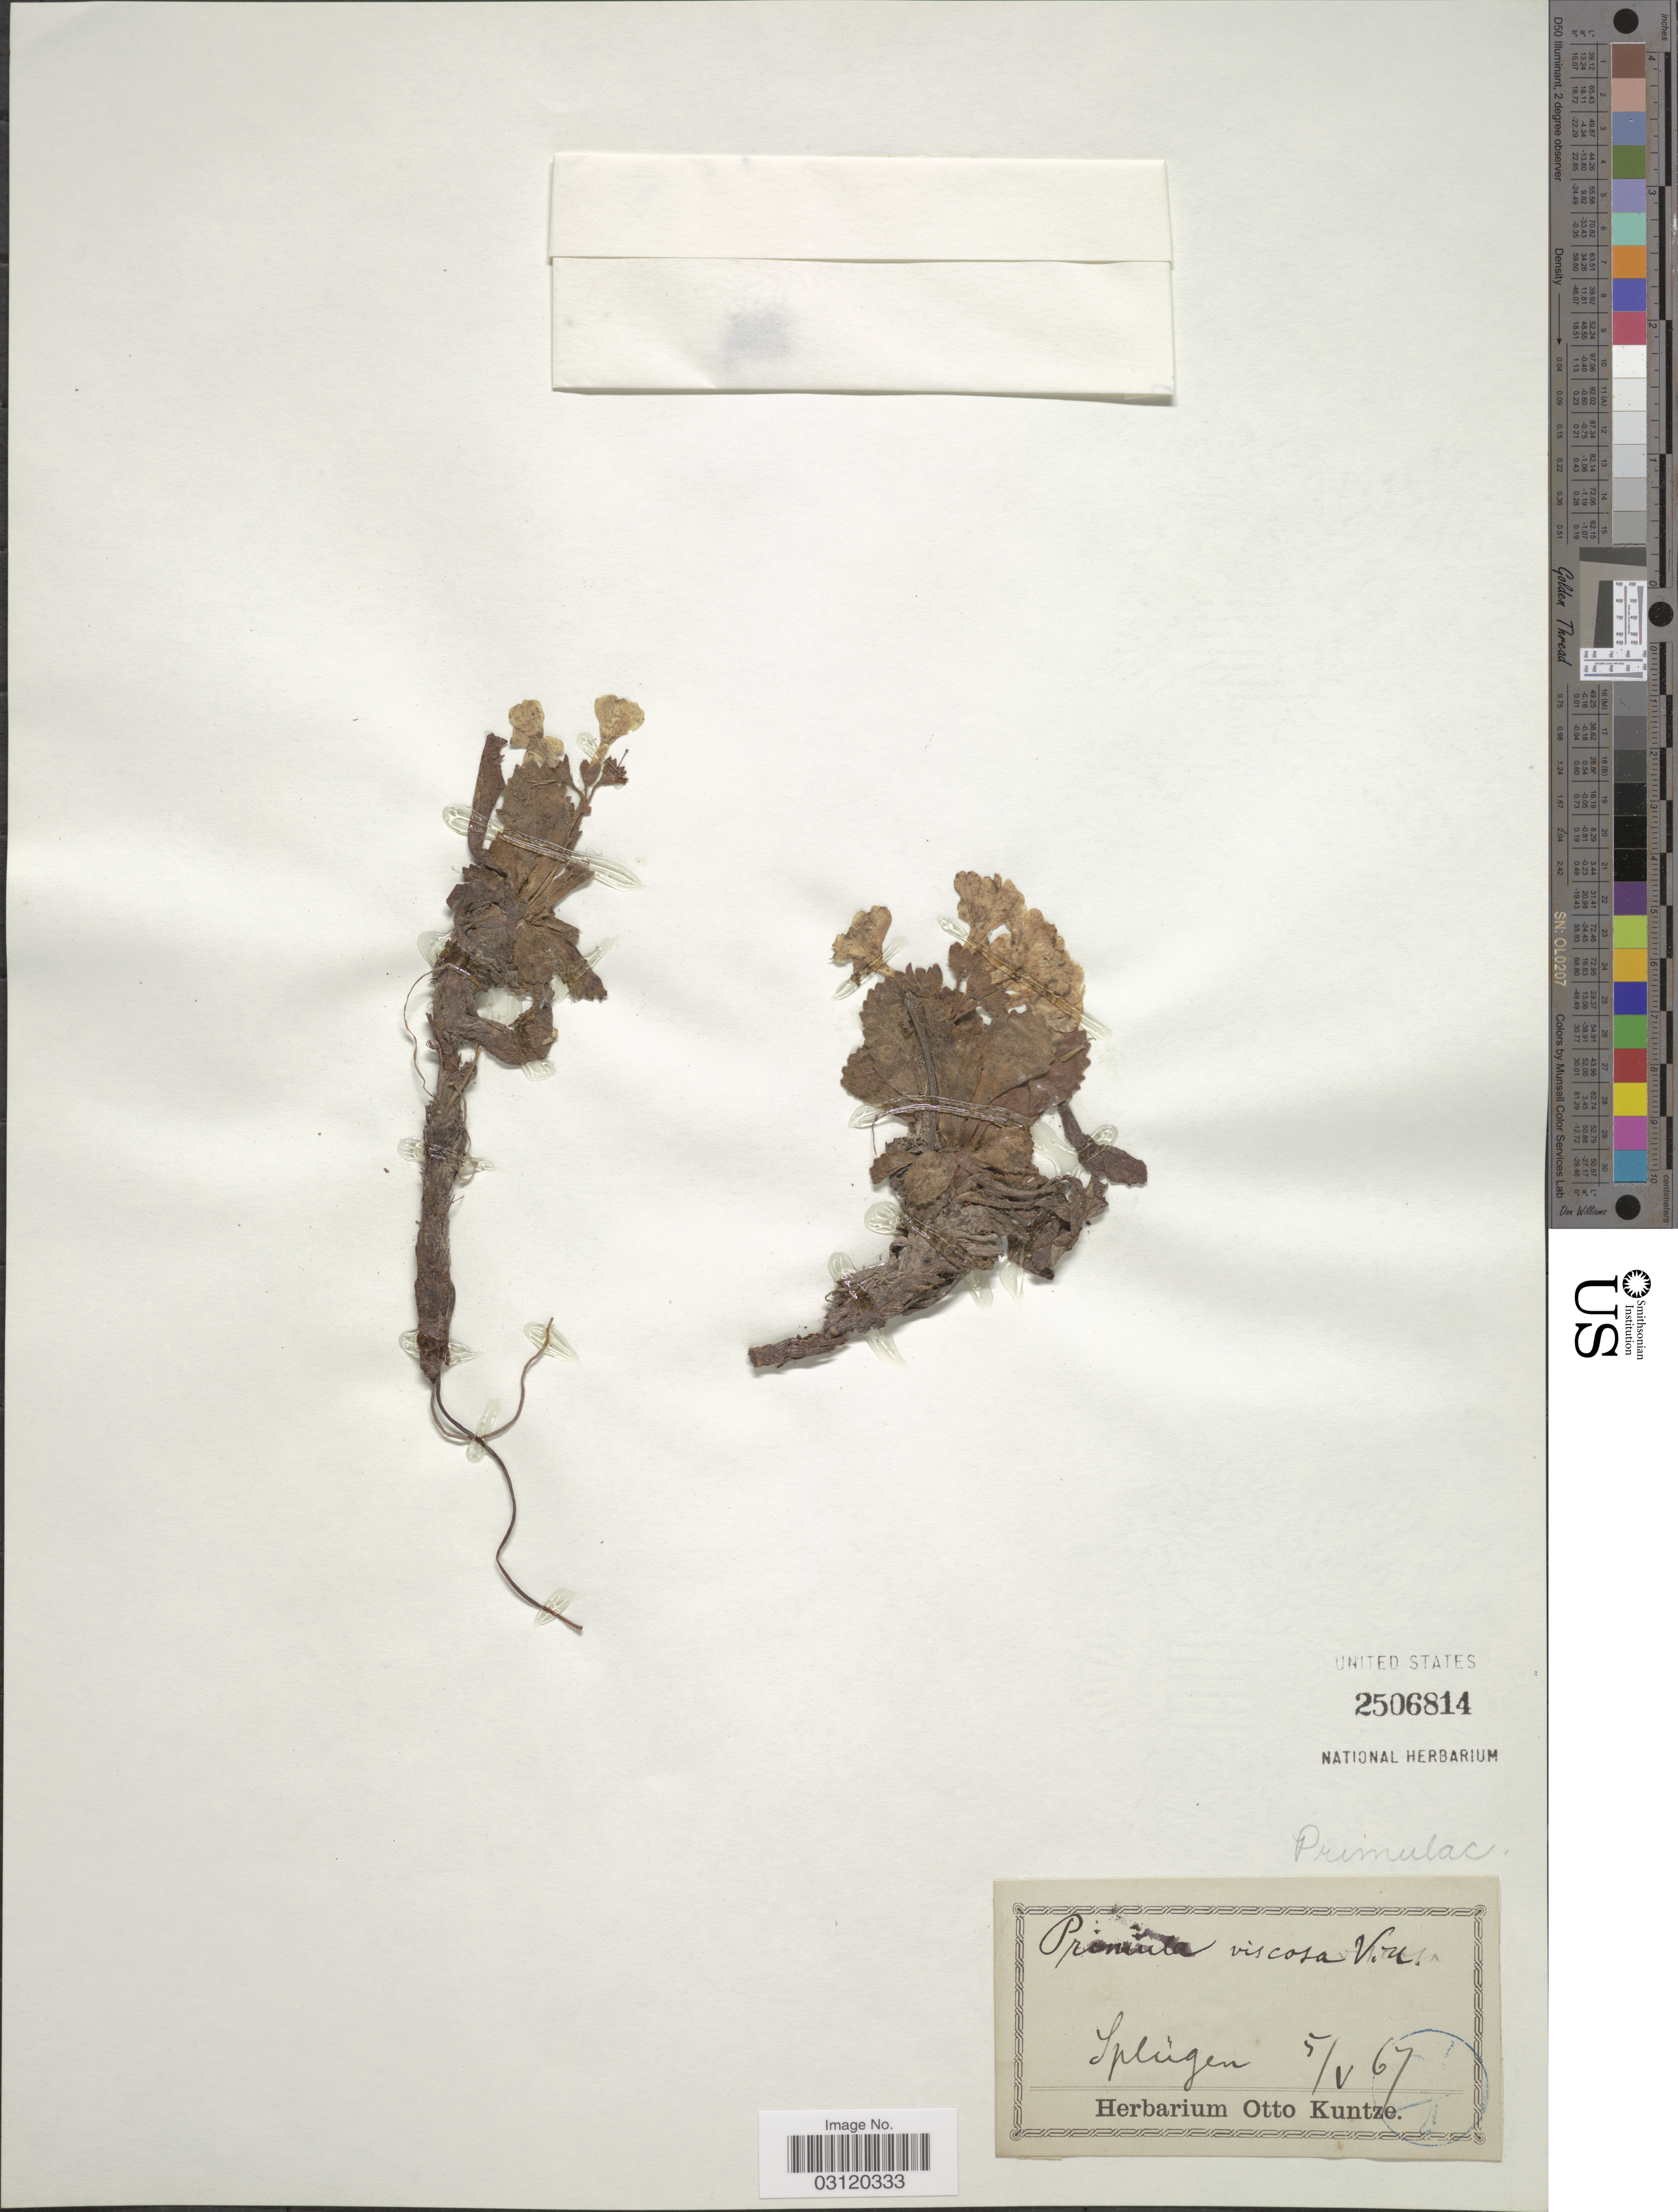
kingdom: Plantae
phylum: Tracheophyta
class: Magnoliopsida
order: Ericales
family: Primulaceae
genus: Primula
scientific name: Primula viscosa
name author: Vill.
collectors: ex herb. Otto Kuntze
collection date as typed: Transcribed d/m/y: 5/5/67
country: Switzerland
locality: Splugen.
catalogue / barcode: US 2506814